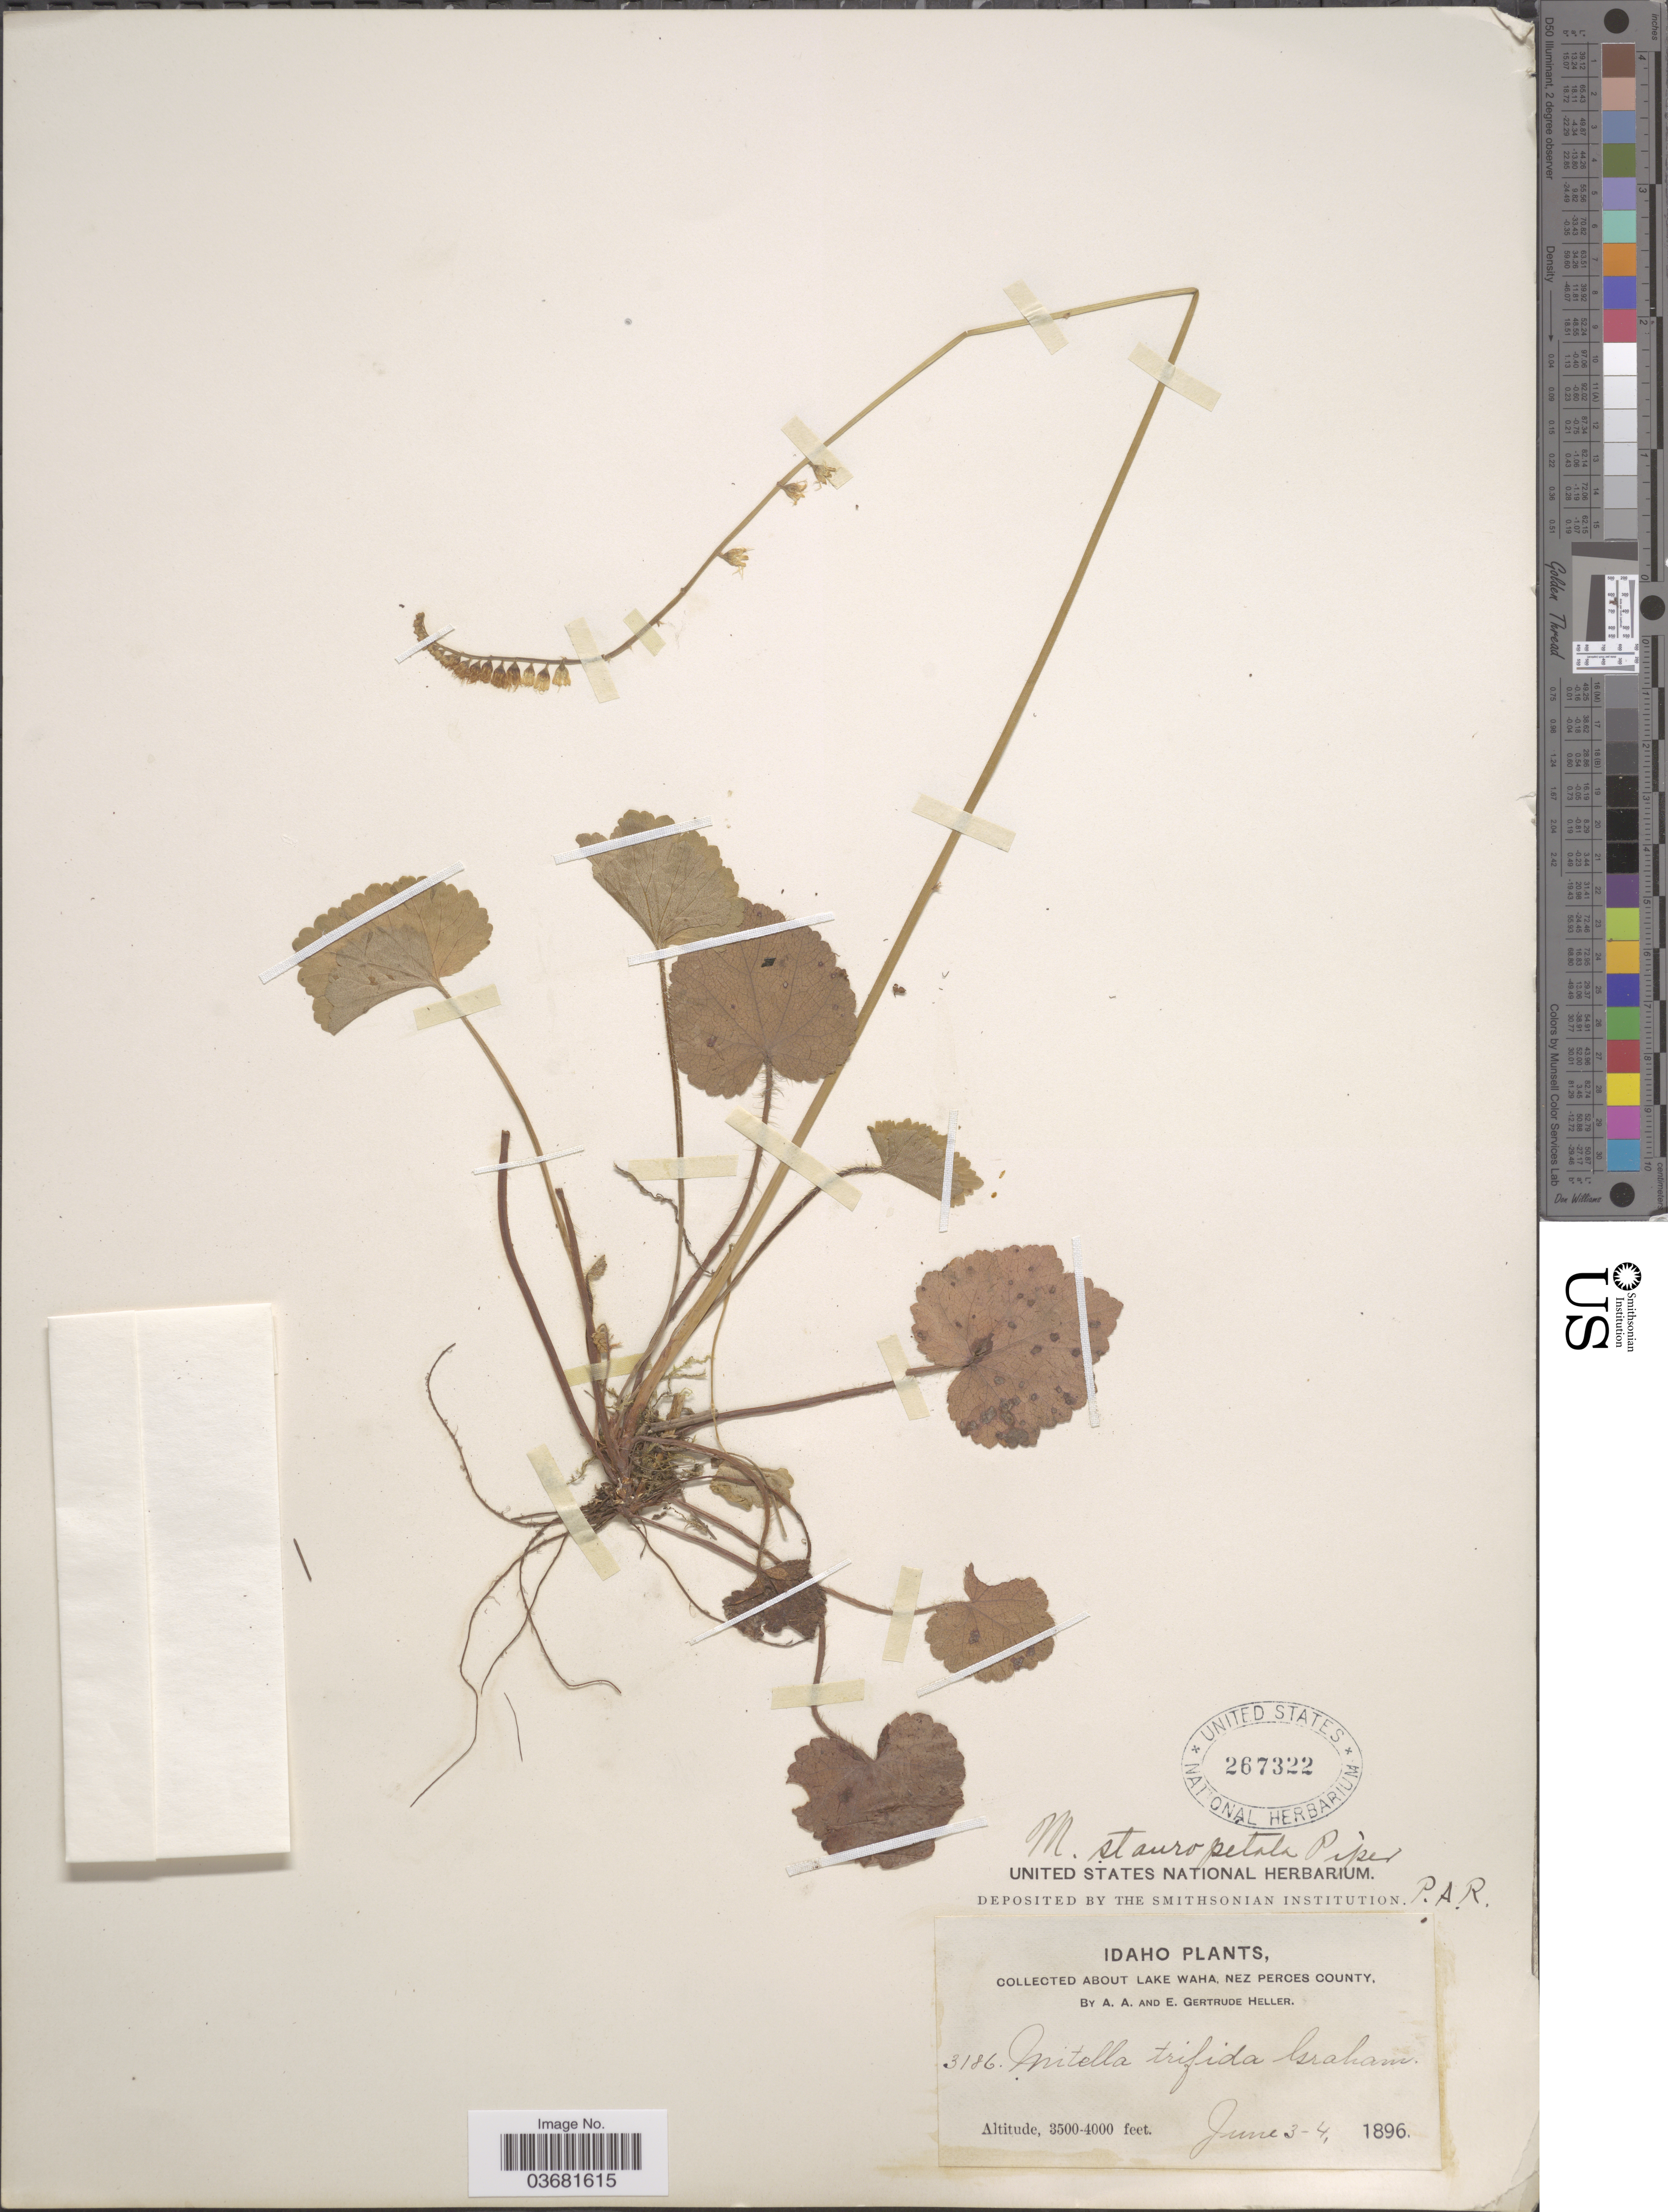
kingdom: Plantae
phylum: Tracheophyta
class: Magnoliopsida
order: Saxifragales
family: Saxifragaceae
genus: Mitella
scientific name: Mitella stauropetala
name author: Piper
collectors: A. A. Heller & E. G. Heller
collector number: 3186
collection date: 1896-06-03/1896-06-04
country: United States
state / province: Idaho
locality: Lake Waha, Nez Perces County.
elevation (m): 1067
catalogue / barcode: US 267322